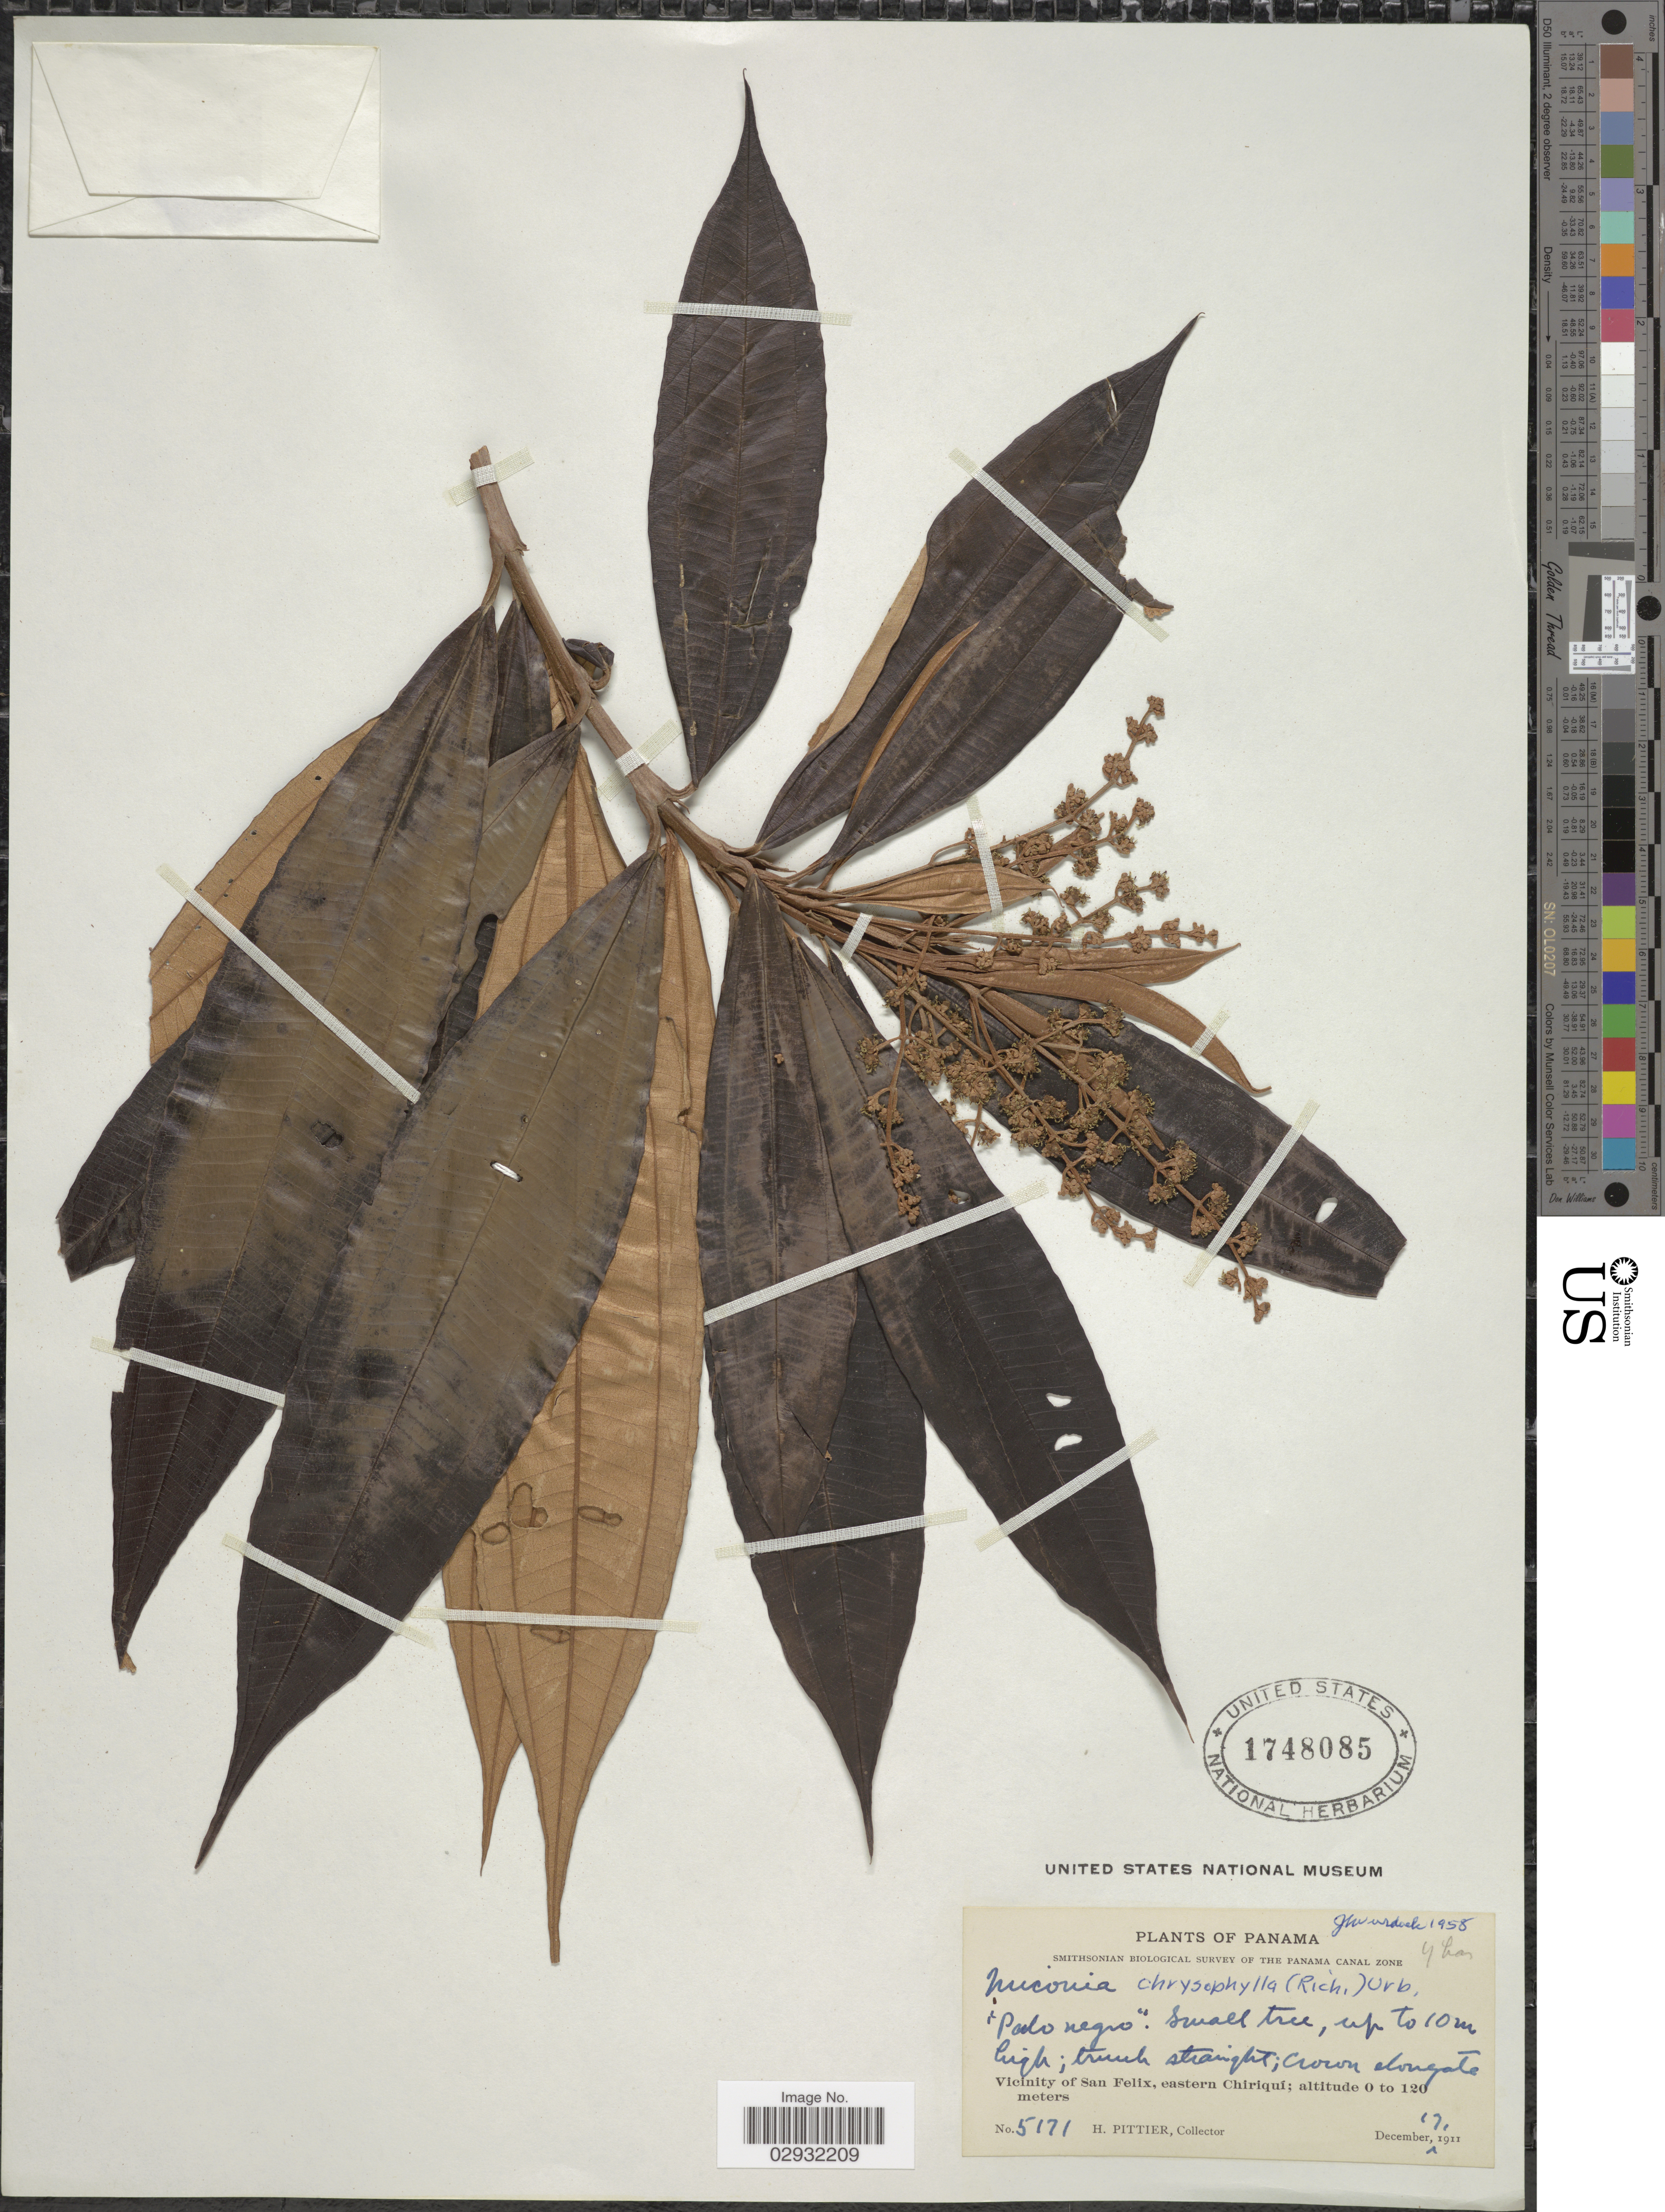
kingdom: Plantae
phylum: Tracheophyta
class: Magnoliopsida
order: Myrtales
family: Melastomataceae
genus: Miconia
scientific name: Miconia chrysophylla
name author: (Rich.) Urb.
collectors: H. F. Pittier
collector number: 5171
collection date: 1911-12-17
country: Panama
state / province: Chiriqui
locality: Panama, Vicinity of San Felix, eastern Chiriquí.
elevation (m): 0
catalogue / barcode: US 1748085